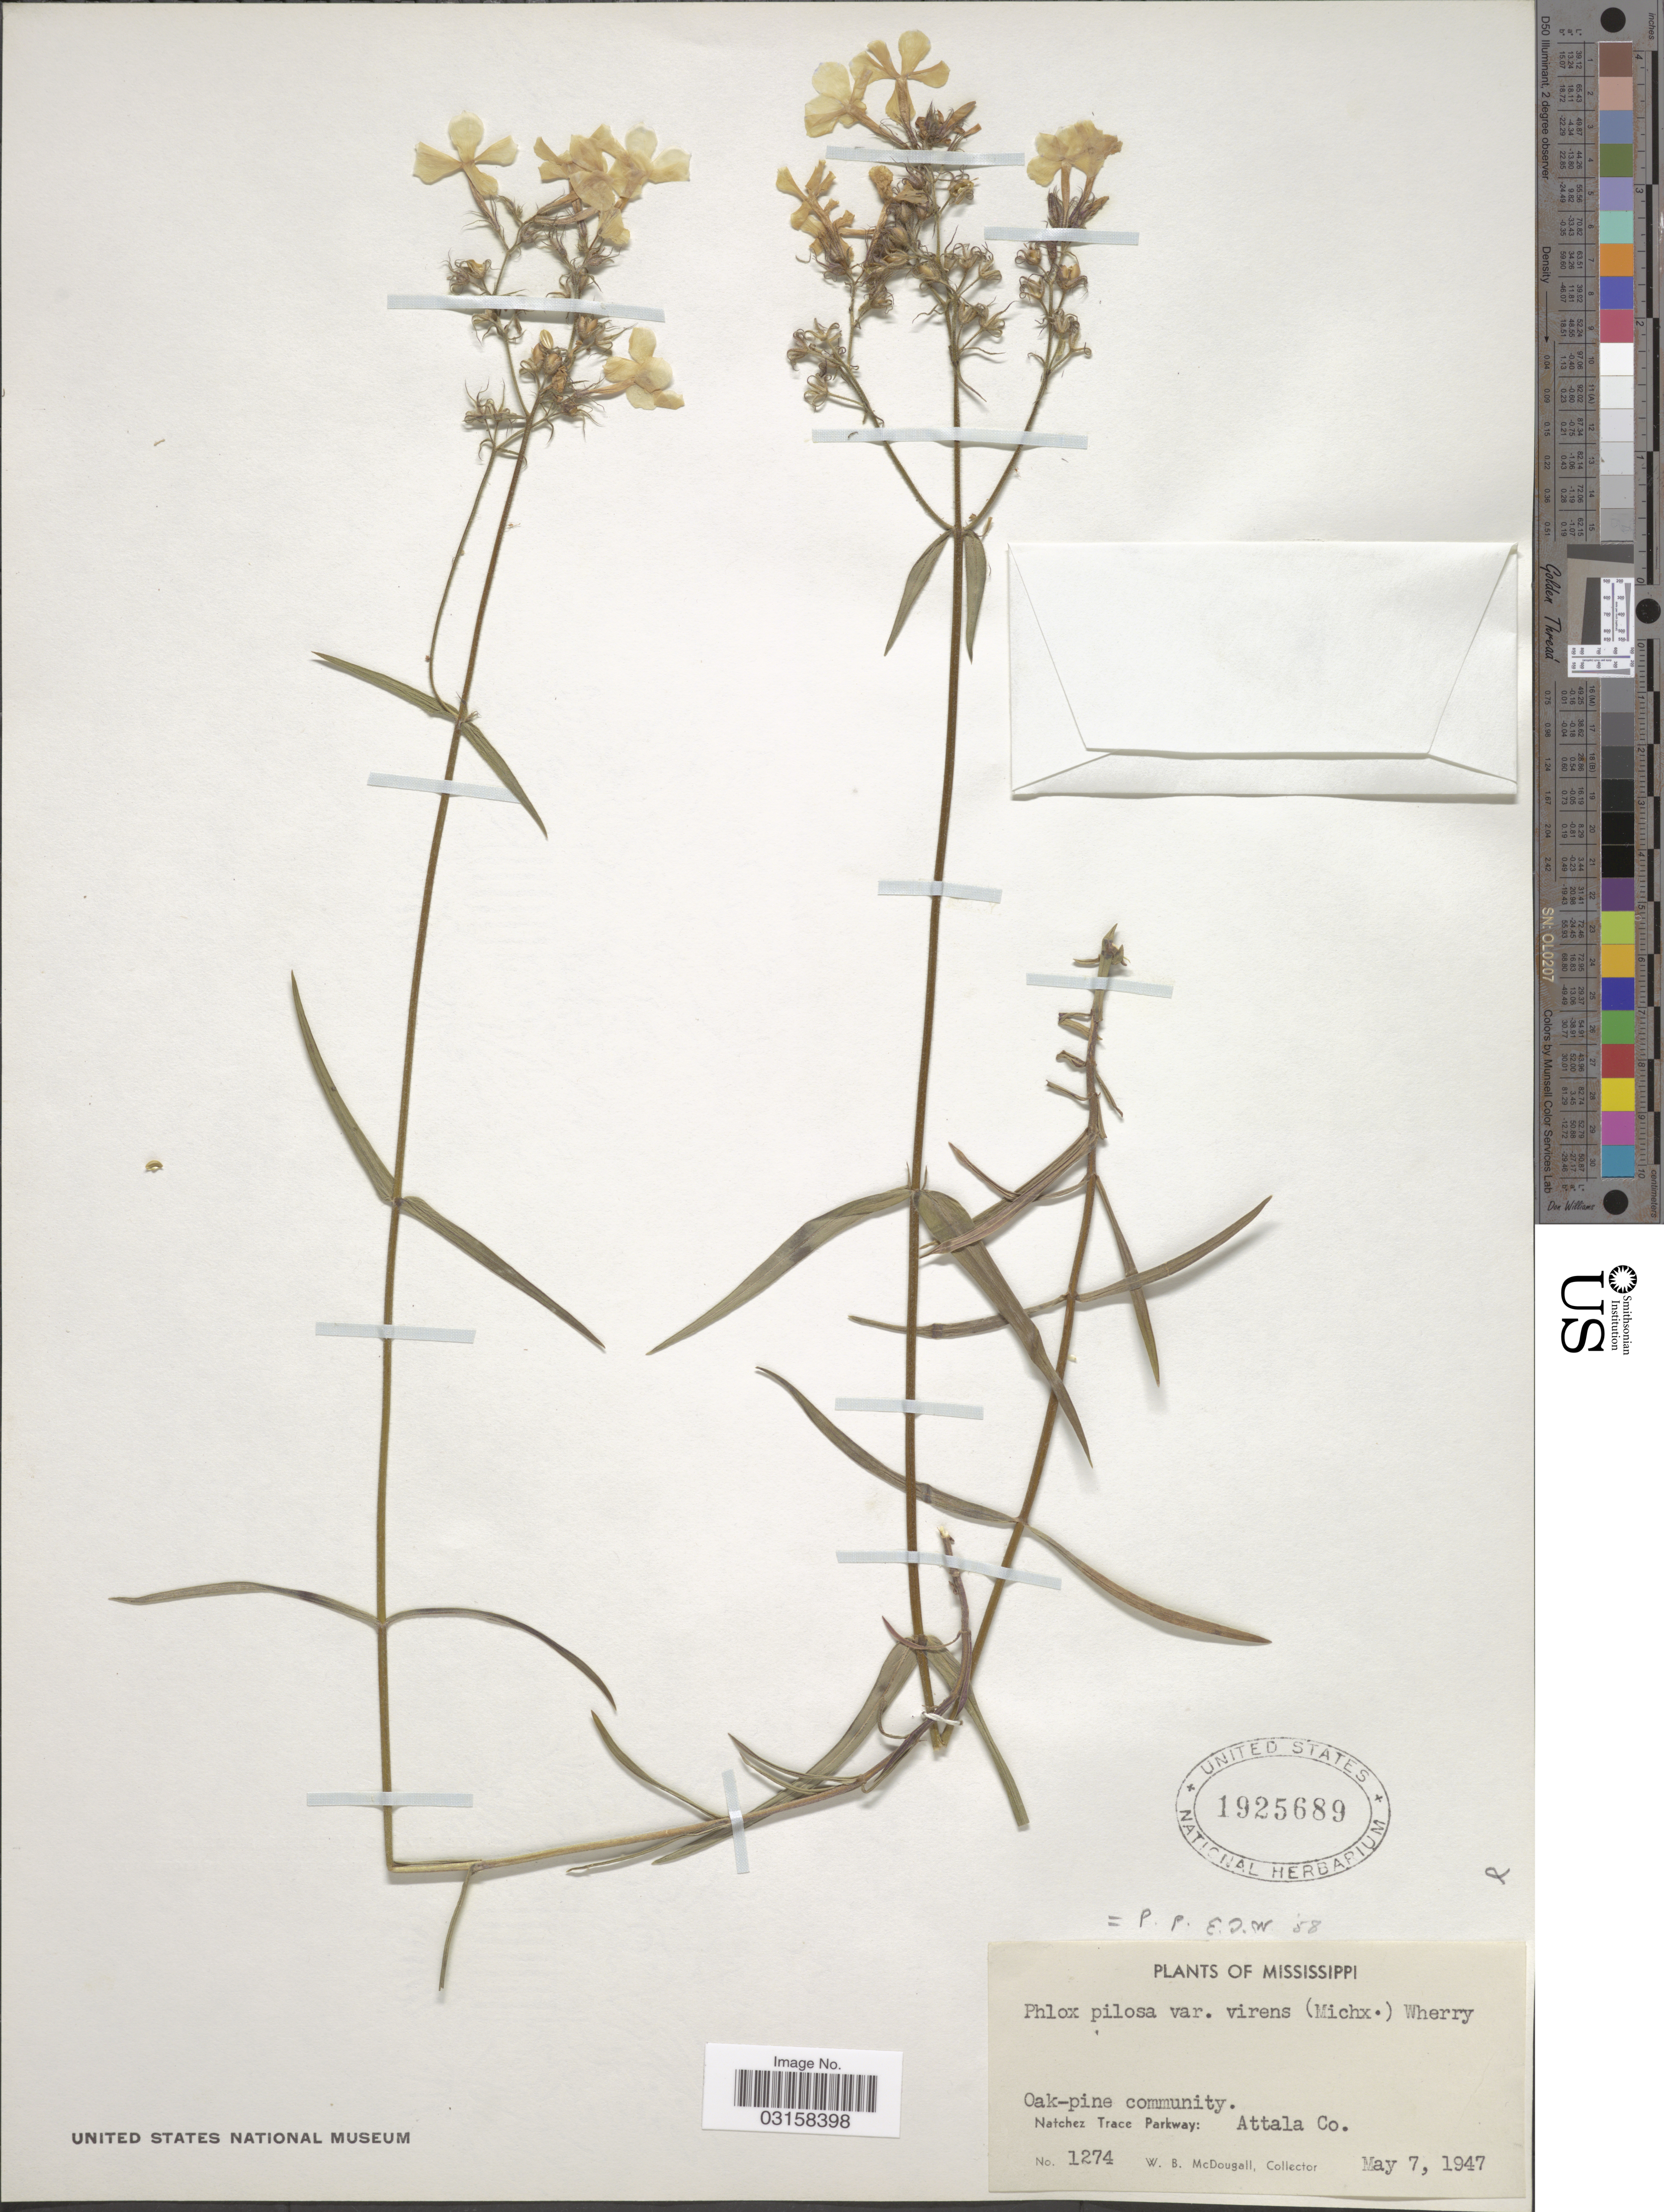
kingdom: Plantae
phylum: Tracheophyta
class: Magnoliopsida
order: Ericales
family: Polemoniaceae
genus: Phlox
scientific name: Phlox pilosa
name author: L.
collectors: W. B. McDougall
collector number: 1274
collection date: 1947-05-07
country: United States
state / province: Mississippi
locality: Natchez Tracy Parkway: Attala Co.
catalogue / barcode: US 1925689